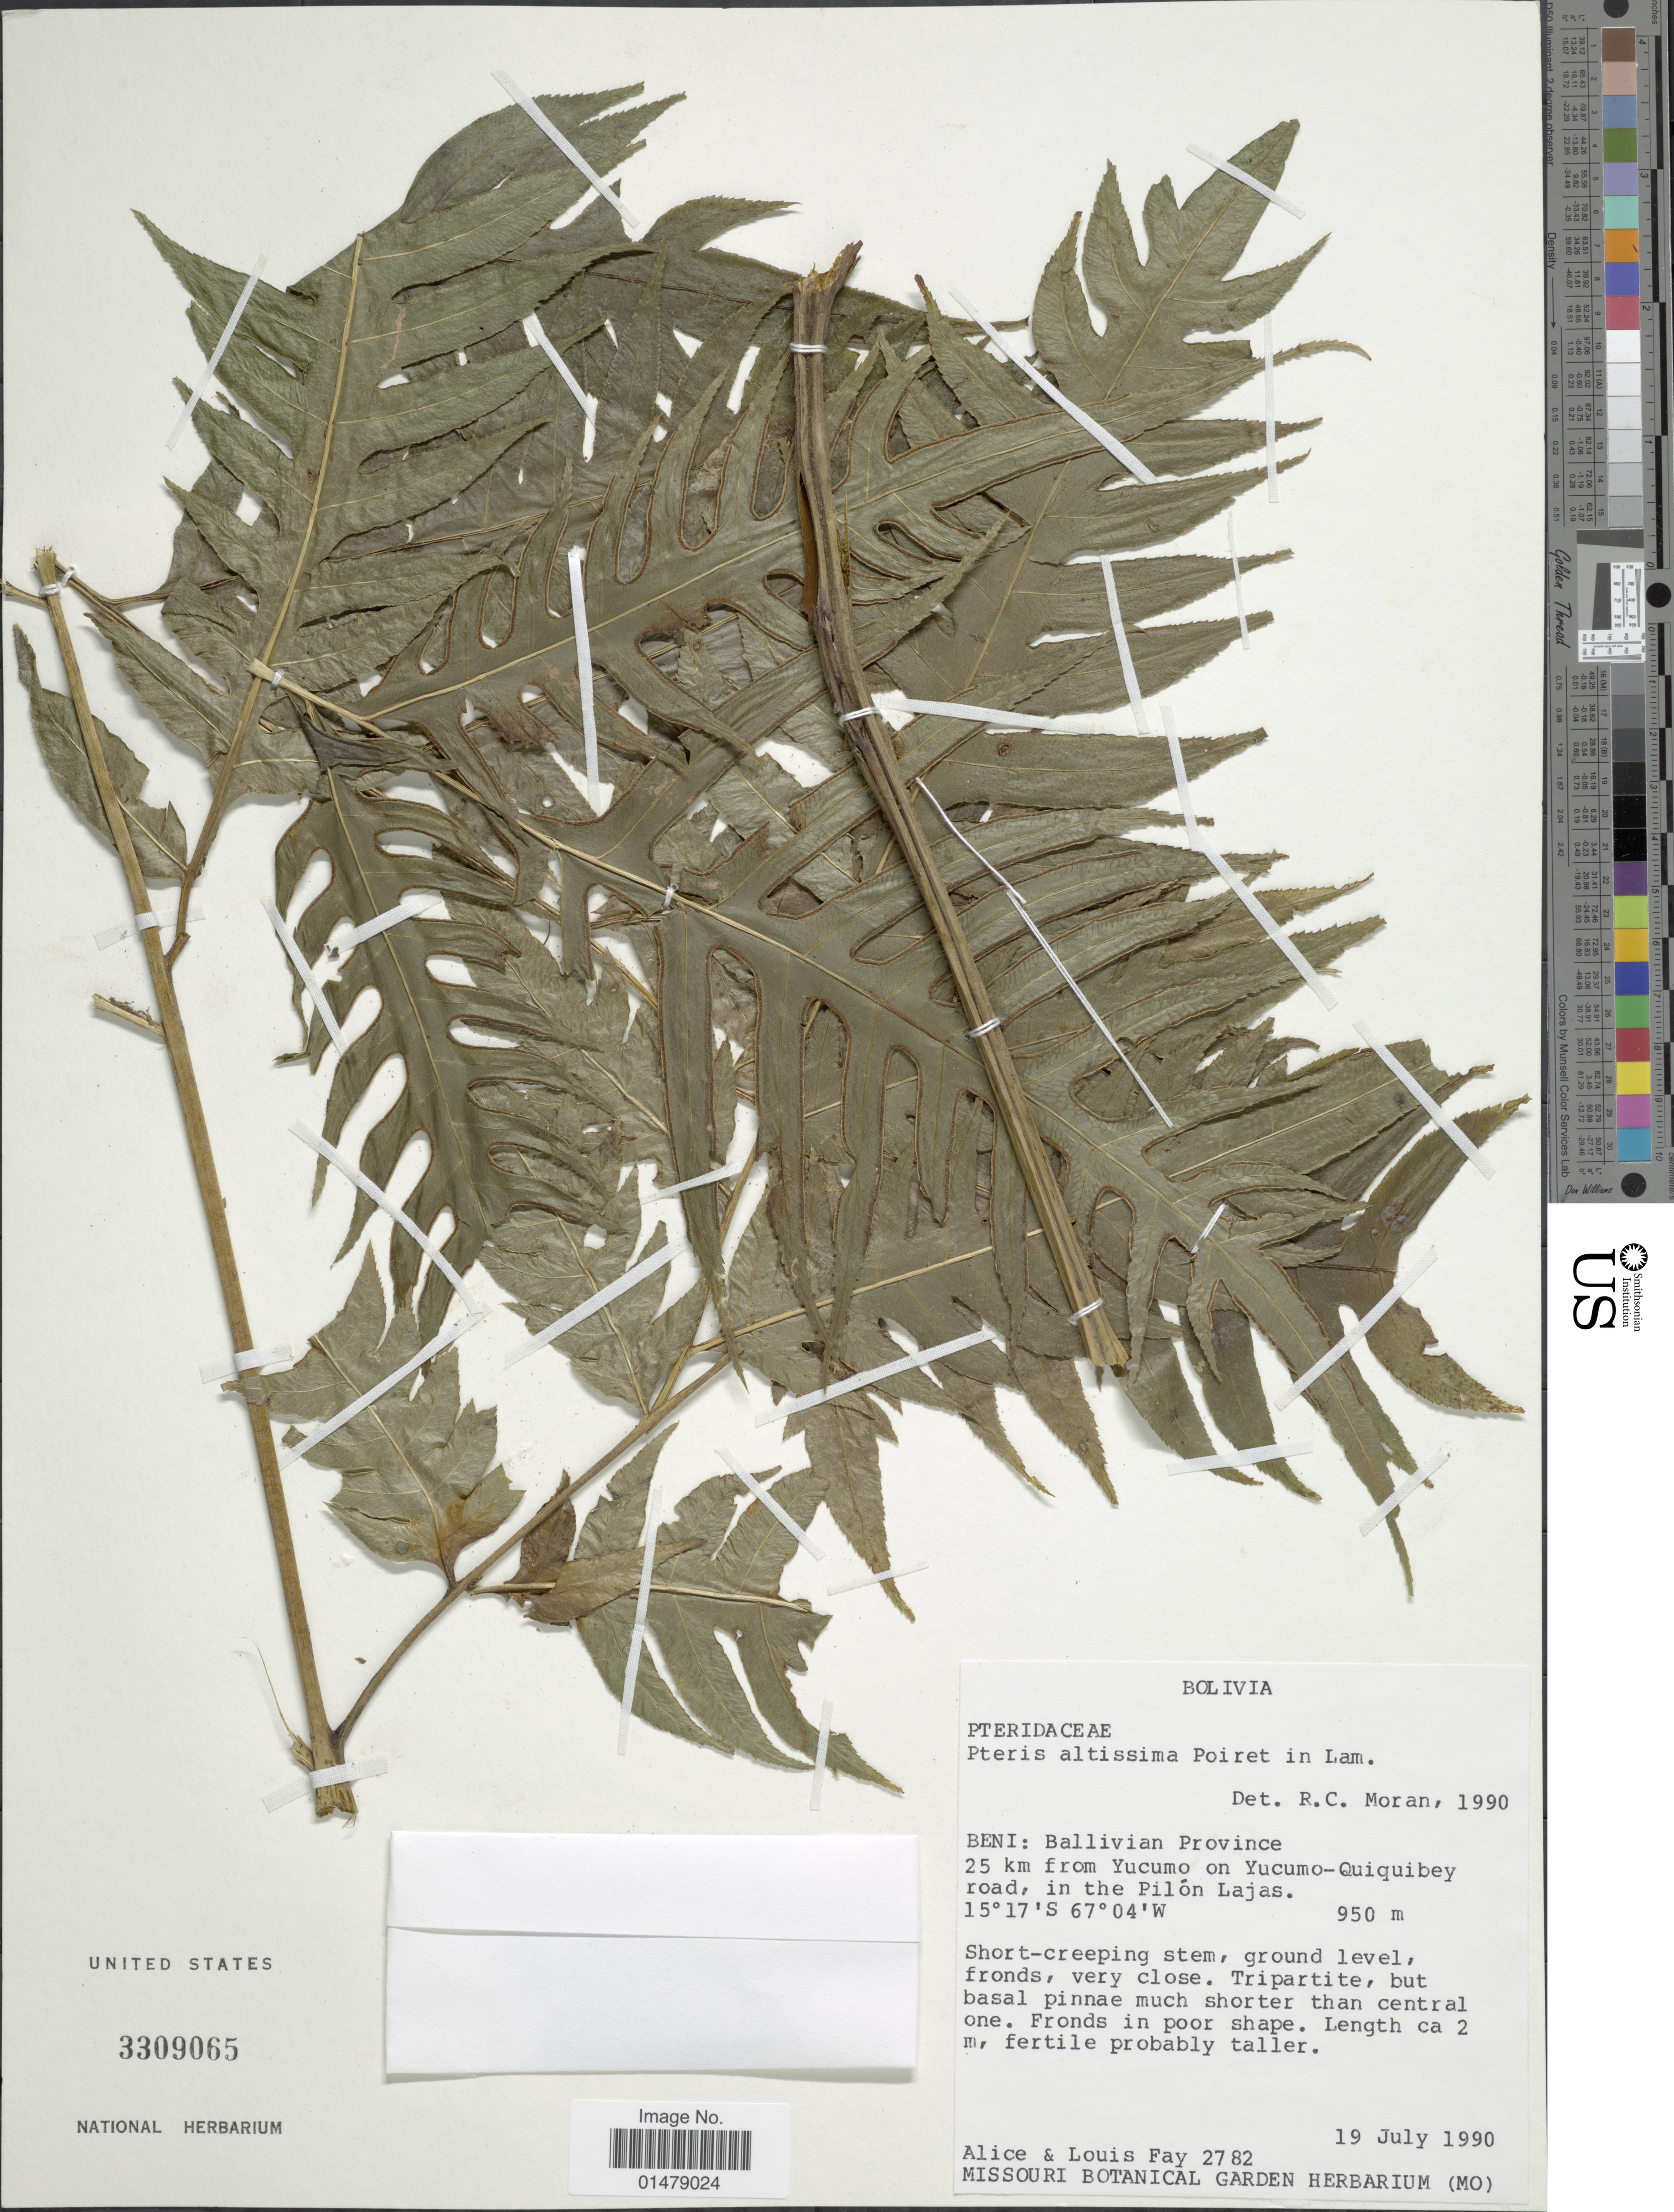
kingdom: Plantae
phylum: Tracheophyta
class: Polypodiopsida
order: Polypodiales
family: Pteridaceae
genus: Pteris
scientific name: Pteris altissima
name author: Poir.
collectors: A. Fay & L. Fay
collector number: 2782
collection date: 1990-07-19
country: Bolivia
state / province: Beni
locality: Ballivian Province 25 km from Yucumo on Yucumo-Quiquibey road, in the Pilon Lajas.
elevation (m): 950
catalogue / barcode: US 3309065